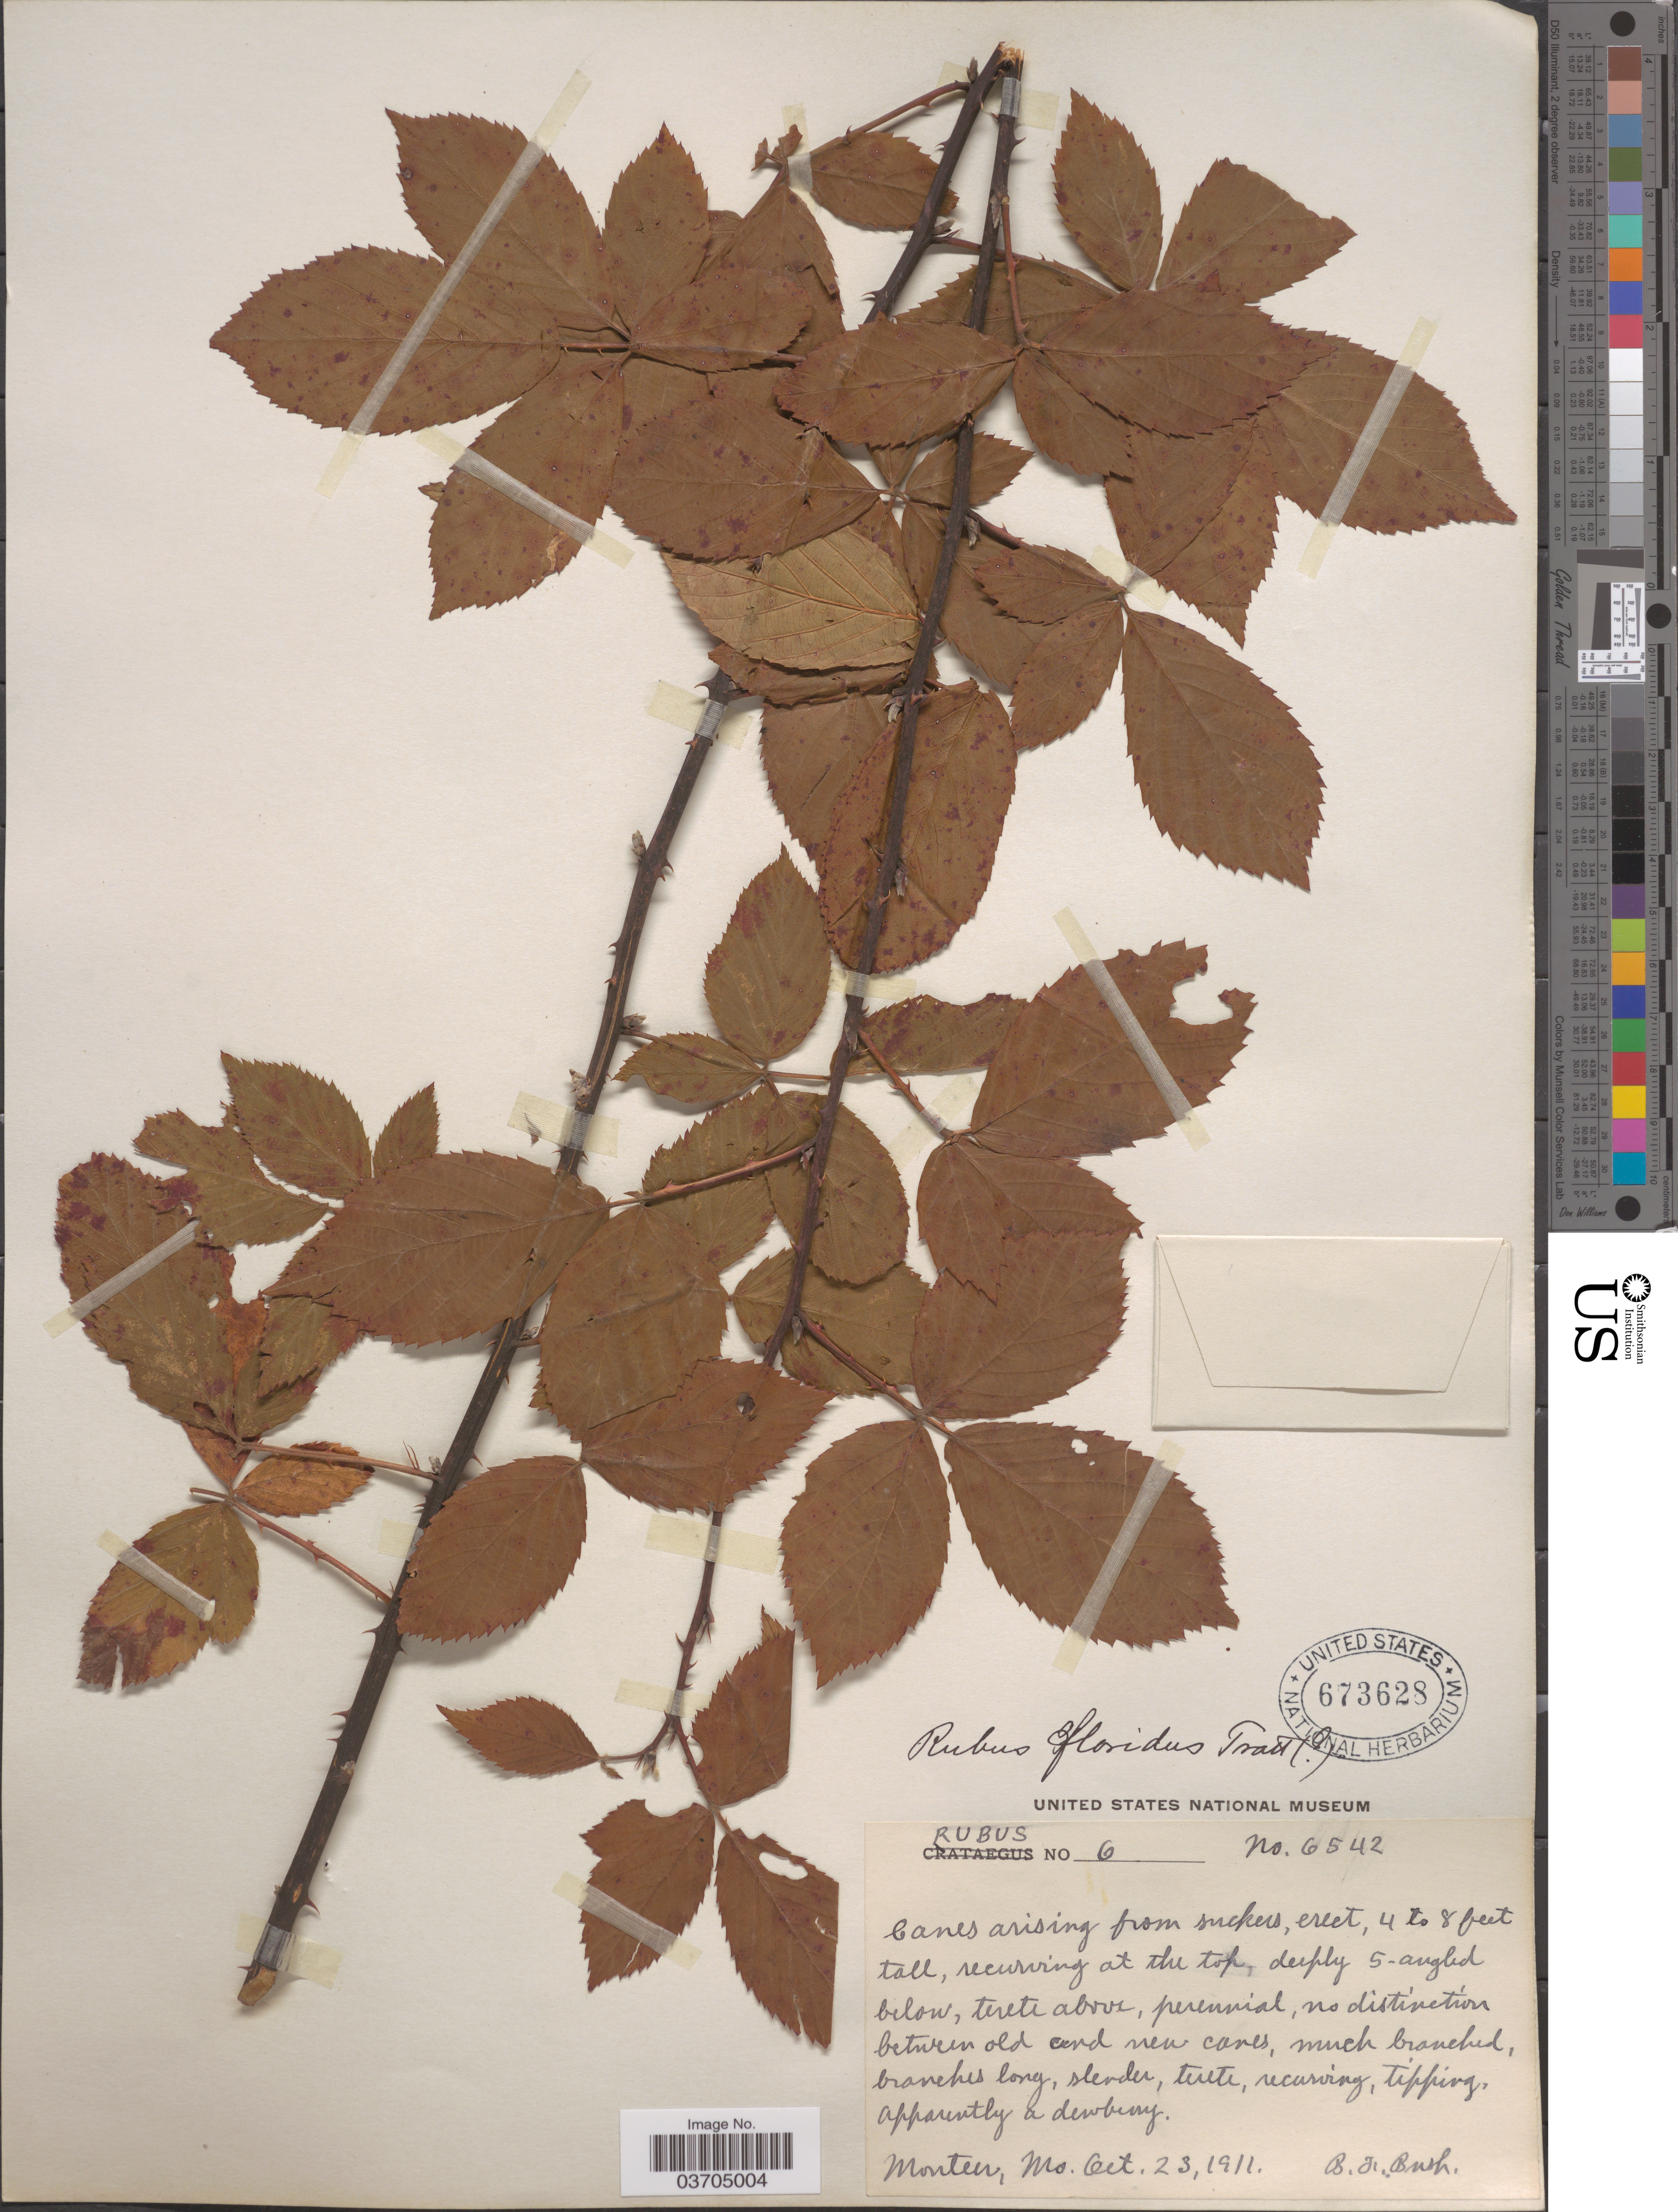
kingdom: Plantae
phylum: Tracheophyta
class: Magnoliopsida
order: Rosales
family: Rosaceae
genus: Rubus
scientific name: Rubus floridus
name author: Tratt.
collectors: B. F. Bush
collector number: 6/6542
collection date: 1911-10-23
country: United States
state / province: Missouri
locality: Monteer.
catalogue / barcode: US 673628